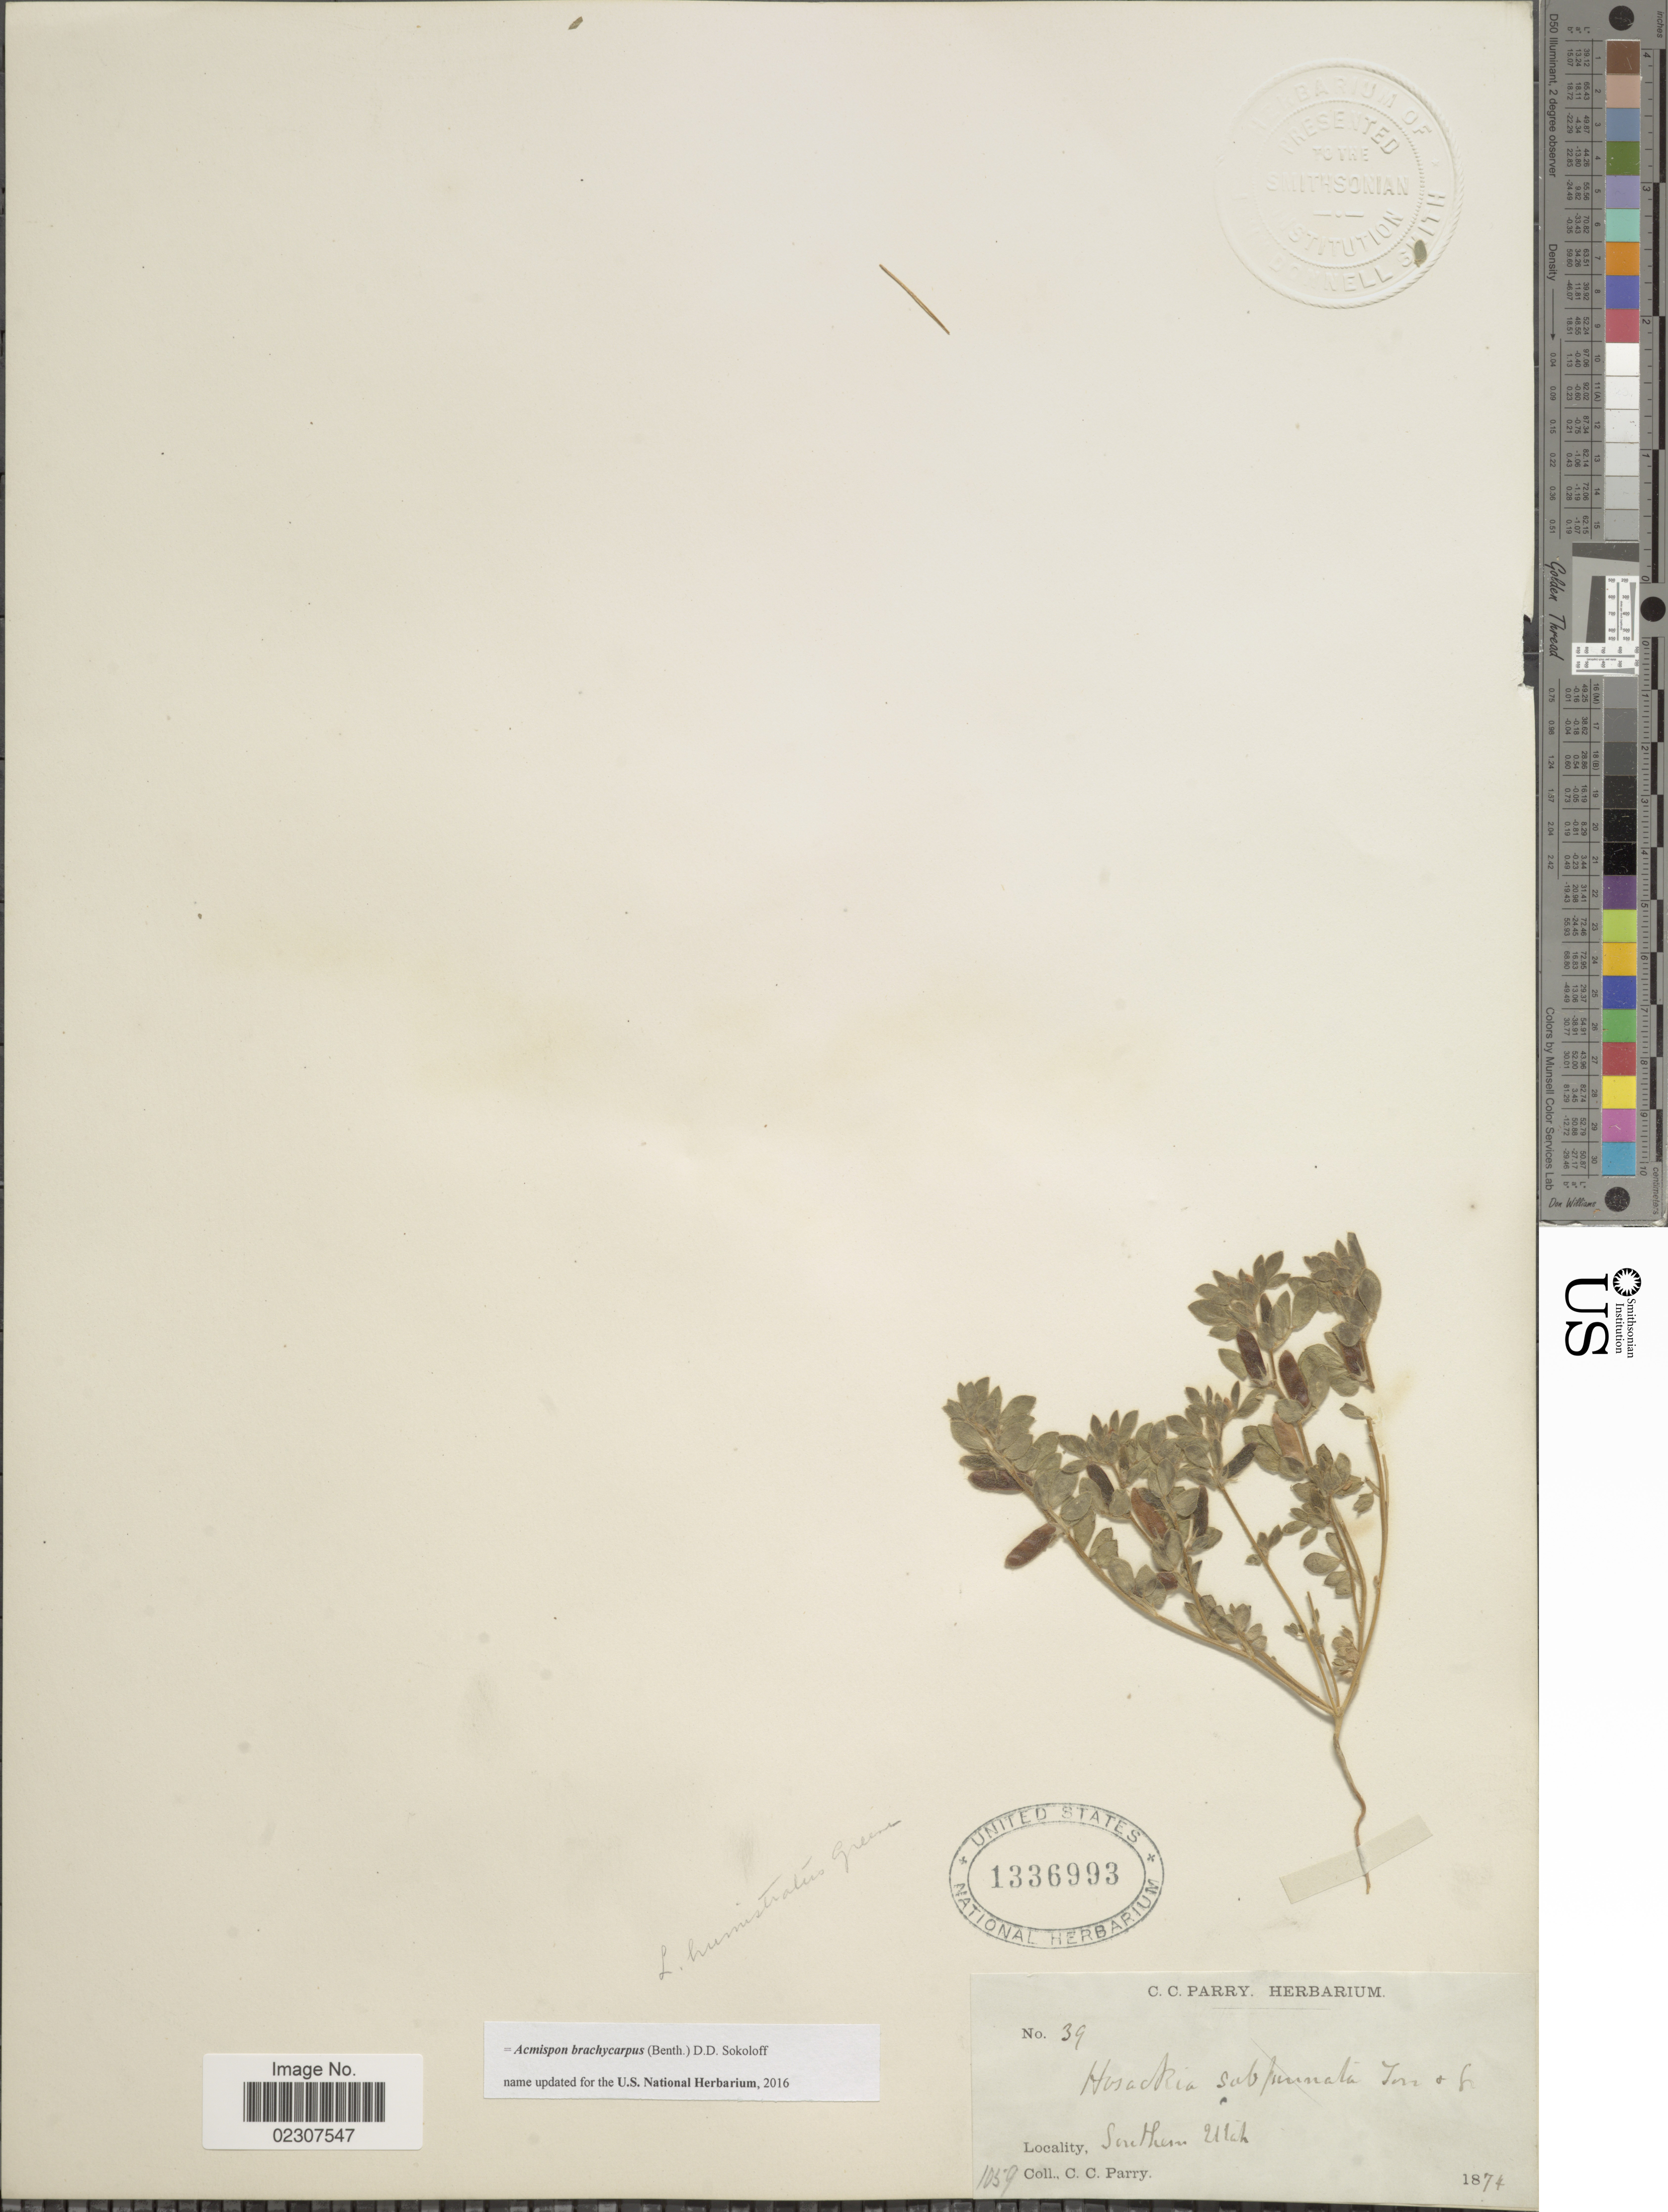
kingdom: Plantae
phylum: Tracheophyta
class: Magnoliopsida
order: Fabales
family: Fabaceae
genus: Acmispon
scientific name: Acmispon brachycarpus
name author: (Benth.) D.D. Sokoloff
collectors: C. C. Parry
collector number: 1059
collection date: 1874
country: United States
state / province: Utah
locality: Southern Utah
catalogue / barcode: US 1336993